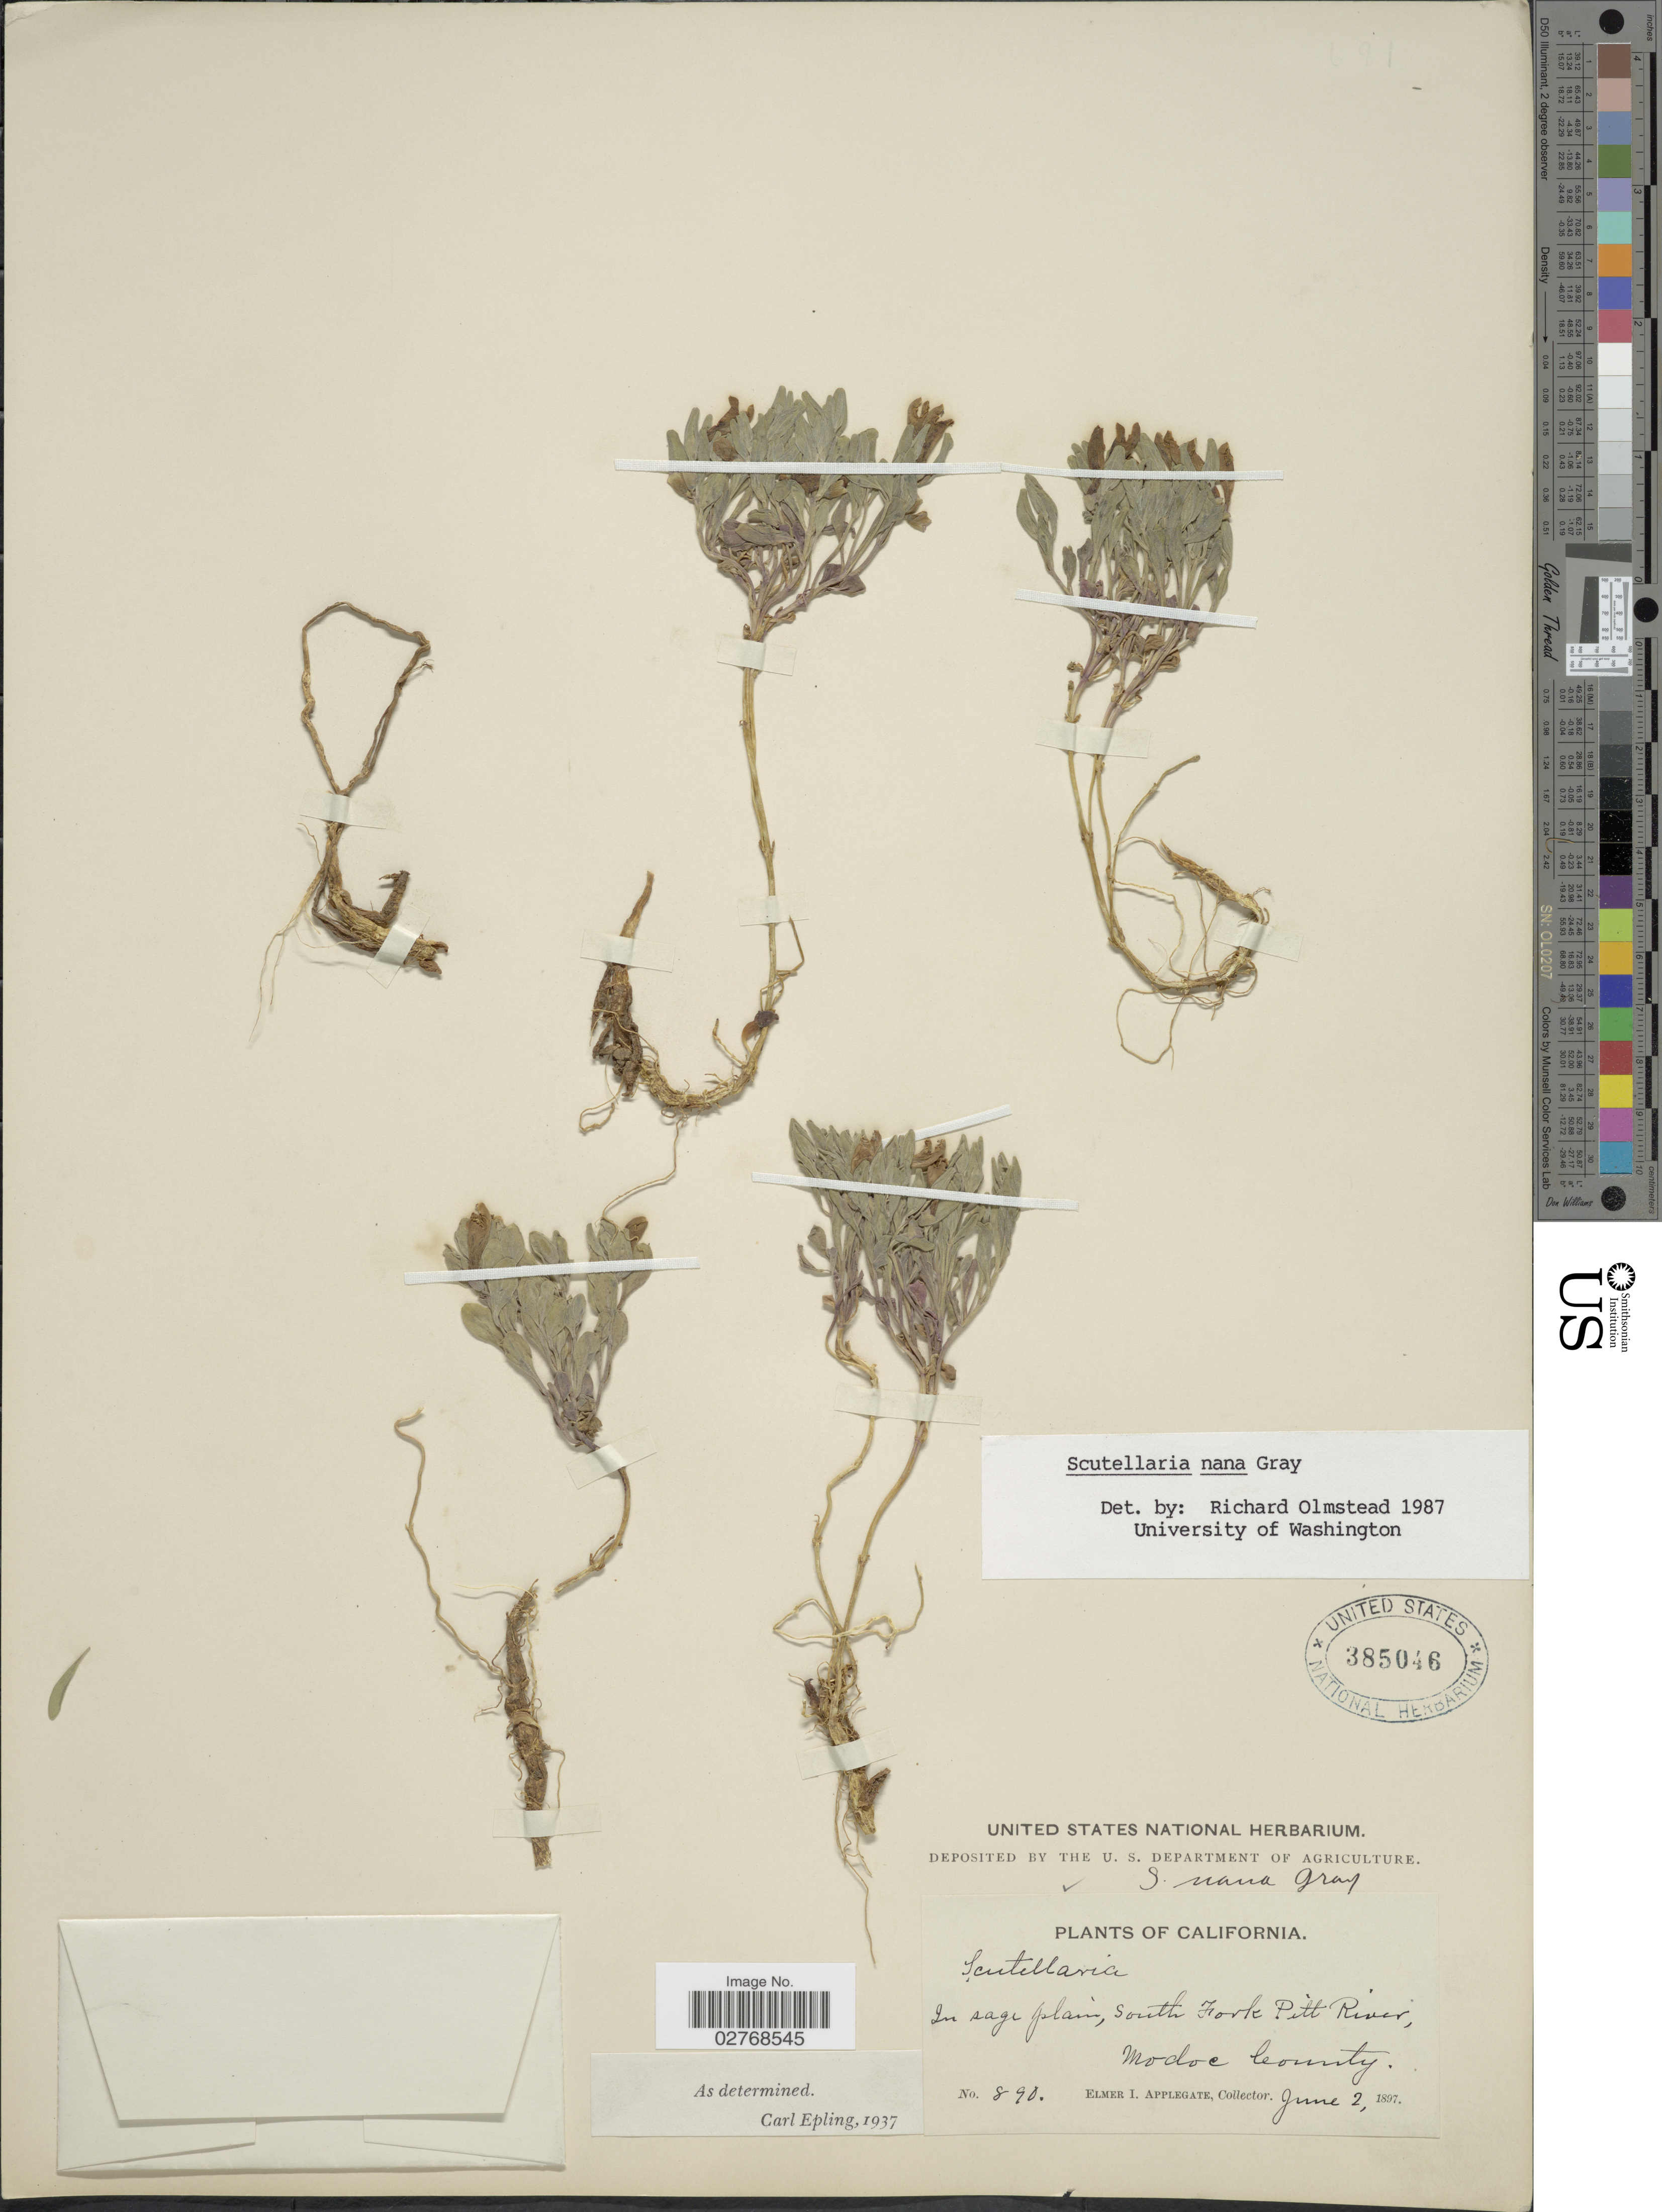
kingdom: Plantae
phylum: Tracheophyta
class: Magnoliopsida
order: Lamiales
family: Lamiaceae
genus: Scutellaria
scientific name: Scutellaria nana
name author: A. Gray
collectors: E. I. Applegate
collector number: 890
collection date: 1897-06-02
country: United States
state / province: California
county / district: Modoc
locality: In sage plain, south Fork Pitt River. Modoc County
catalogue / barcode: US 385046